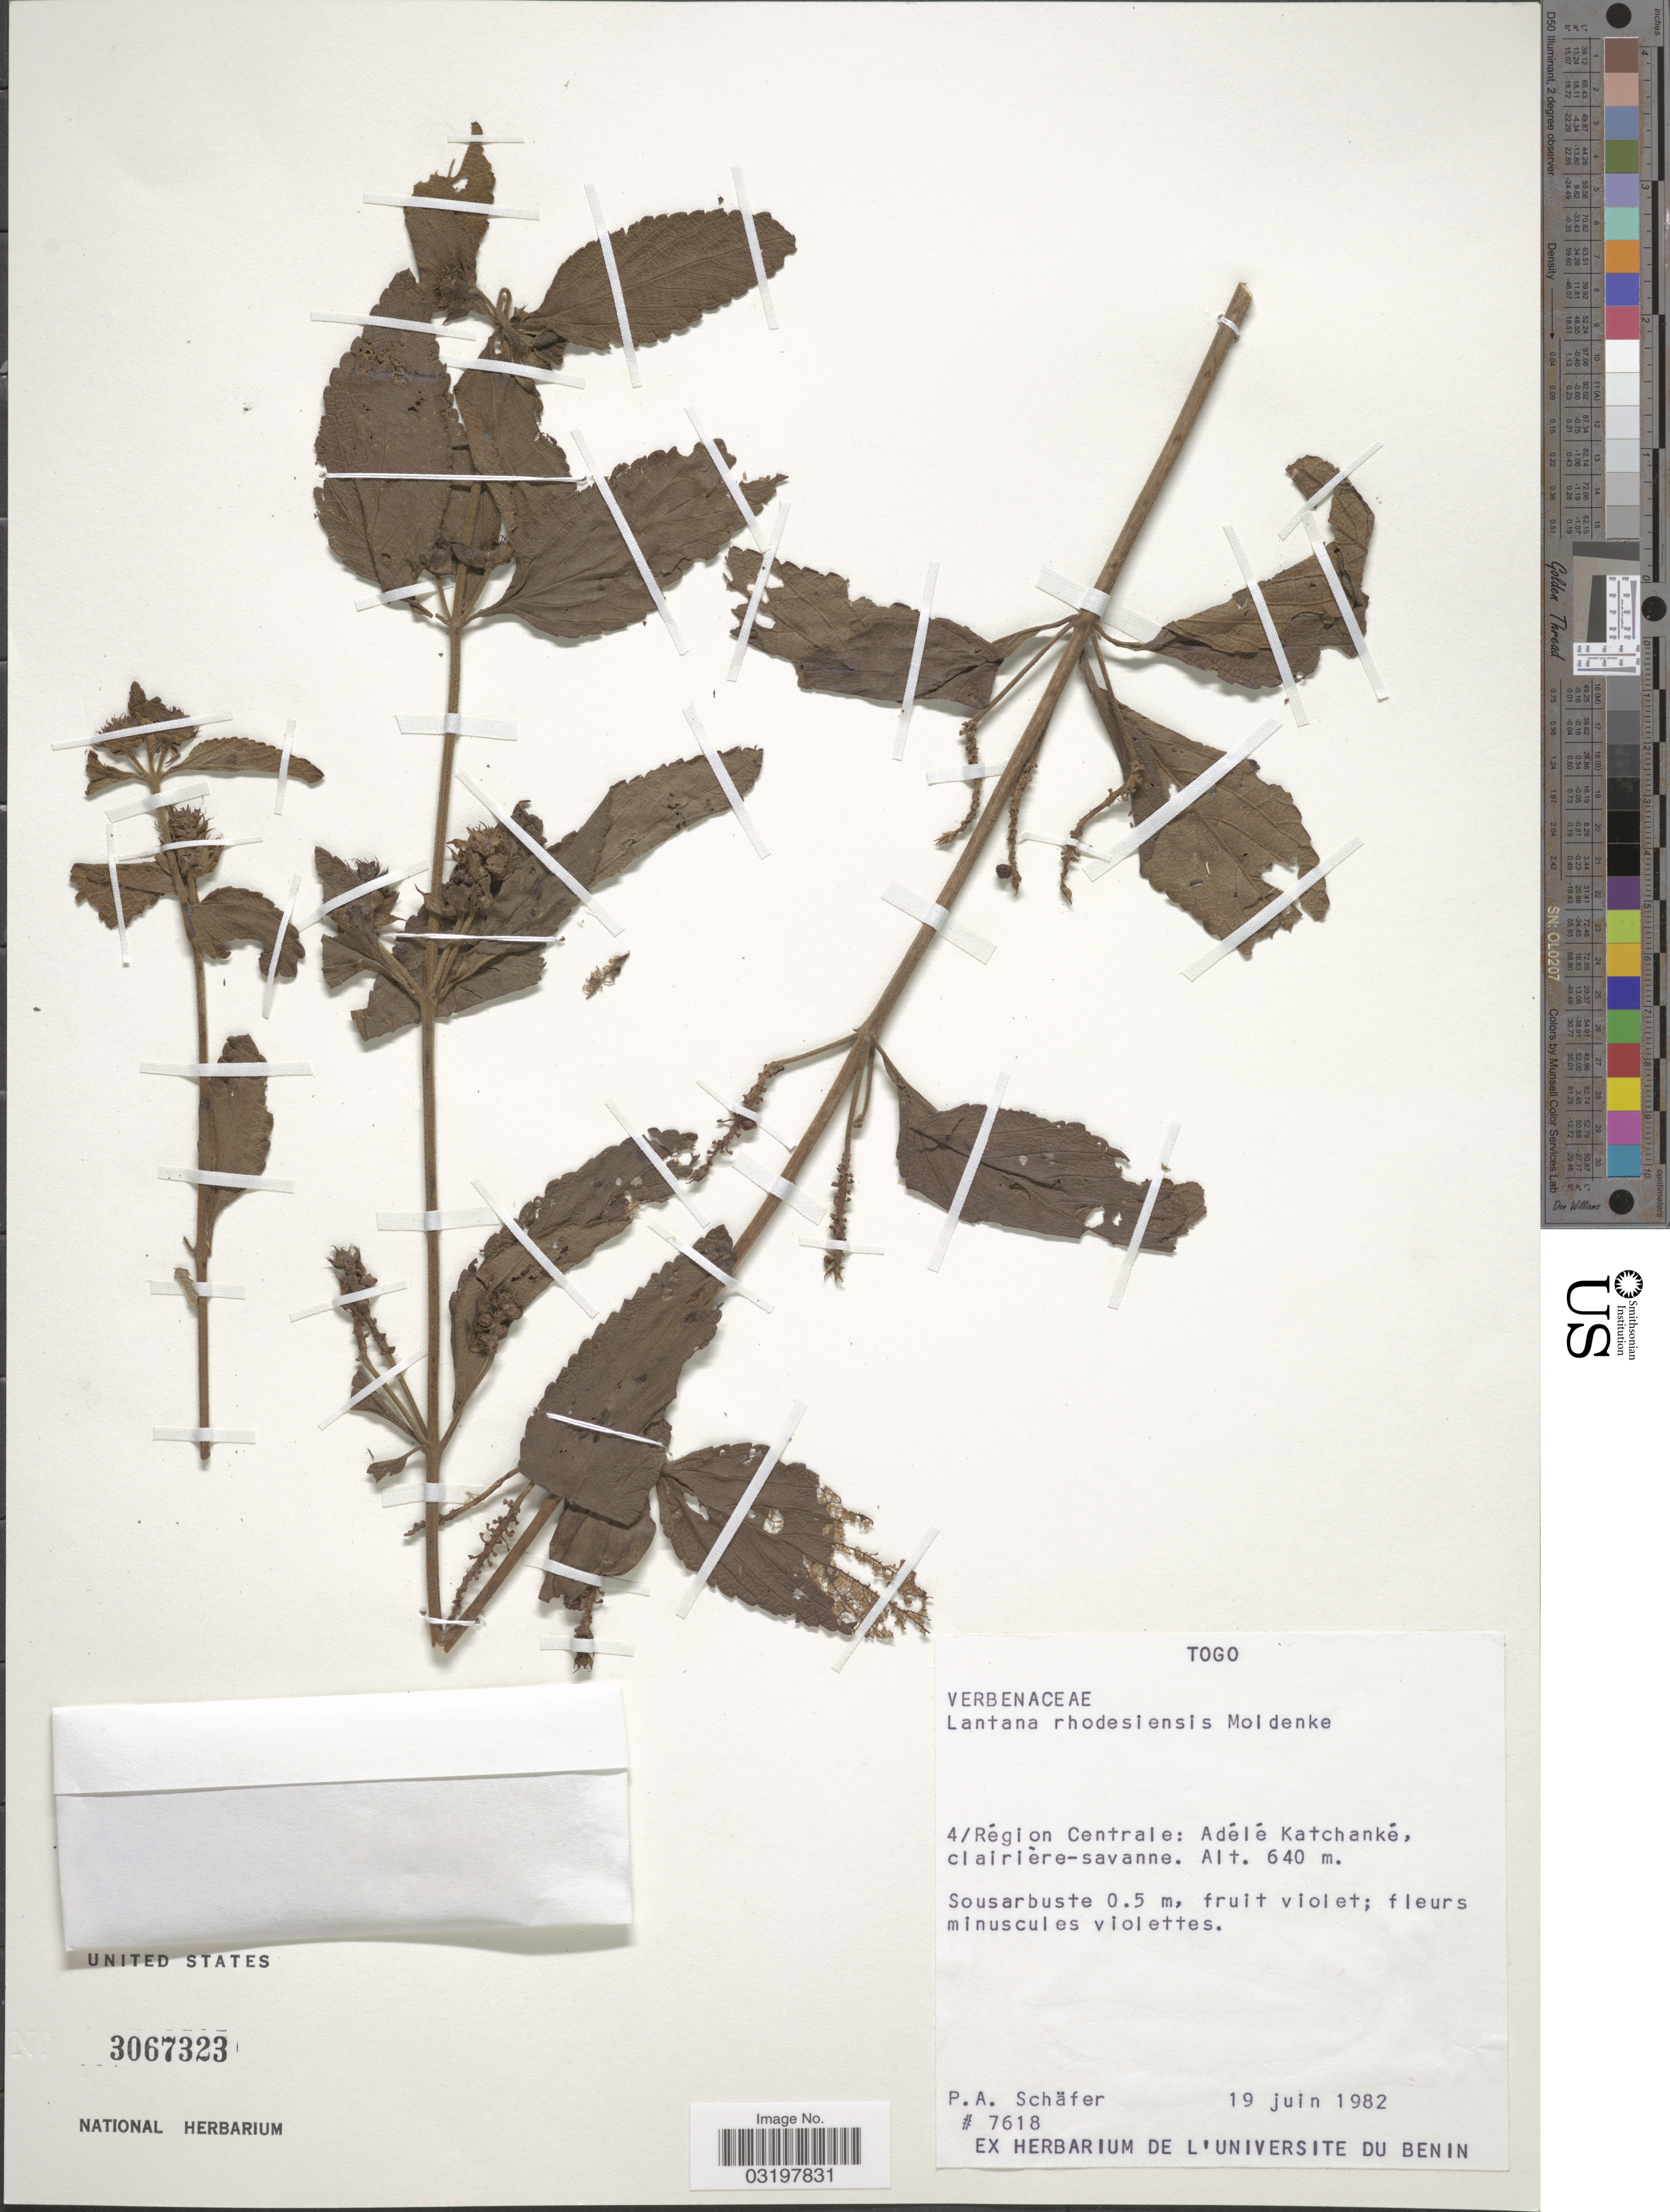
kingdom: Plantae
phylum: Tracheophyta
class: Magnoliopsida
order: Lamiales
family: Verbenaceae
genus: Lantana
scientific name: Lantana rhodesiensis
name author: Moldenke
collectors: P. A. Schäfer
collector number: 7618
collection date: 1982-06-19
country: Togo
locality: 4/Région Centrale: Adéle Katchanké.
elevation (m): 640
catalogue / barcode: US 3067323